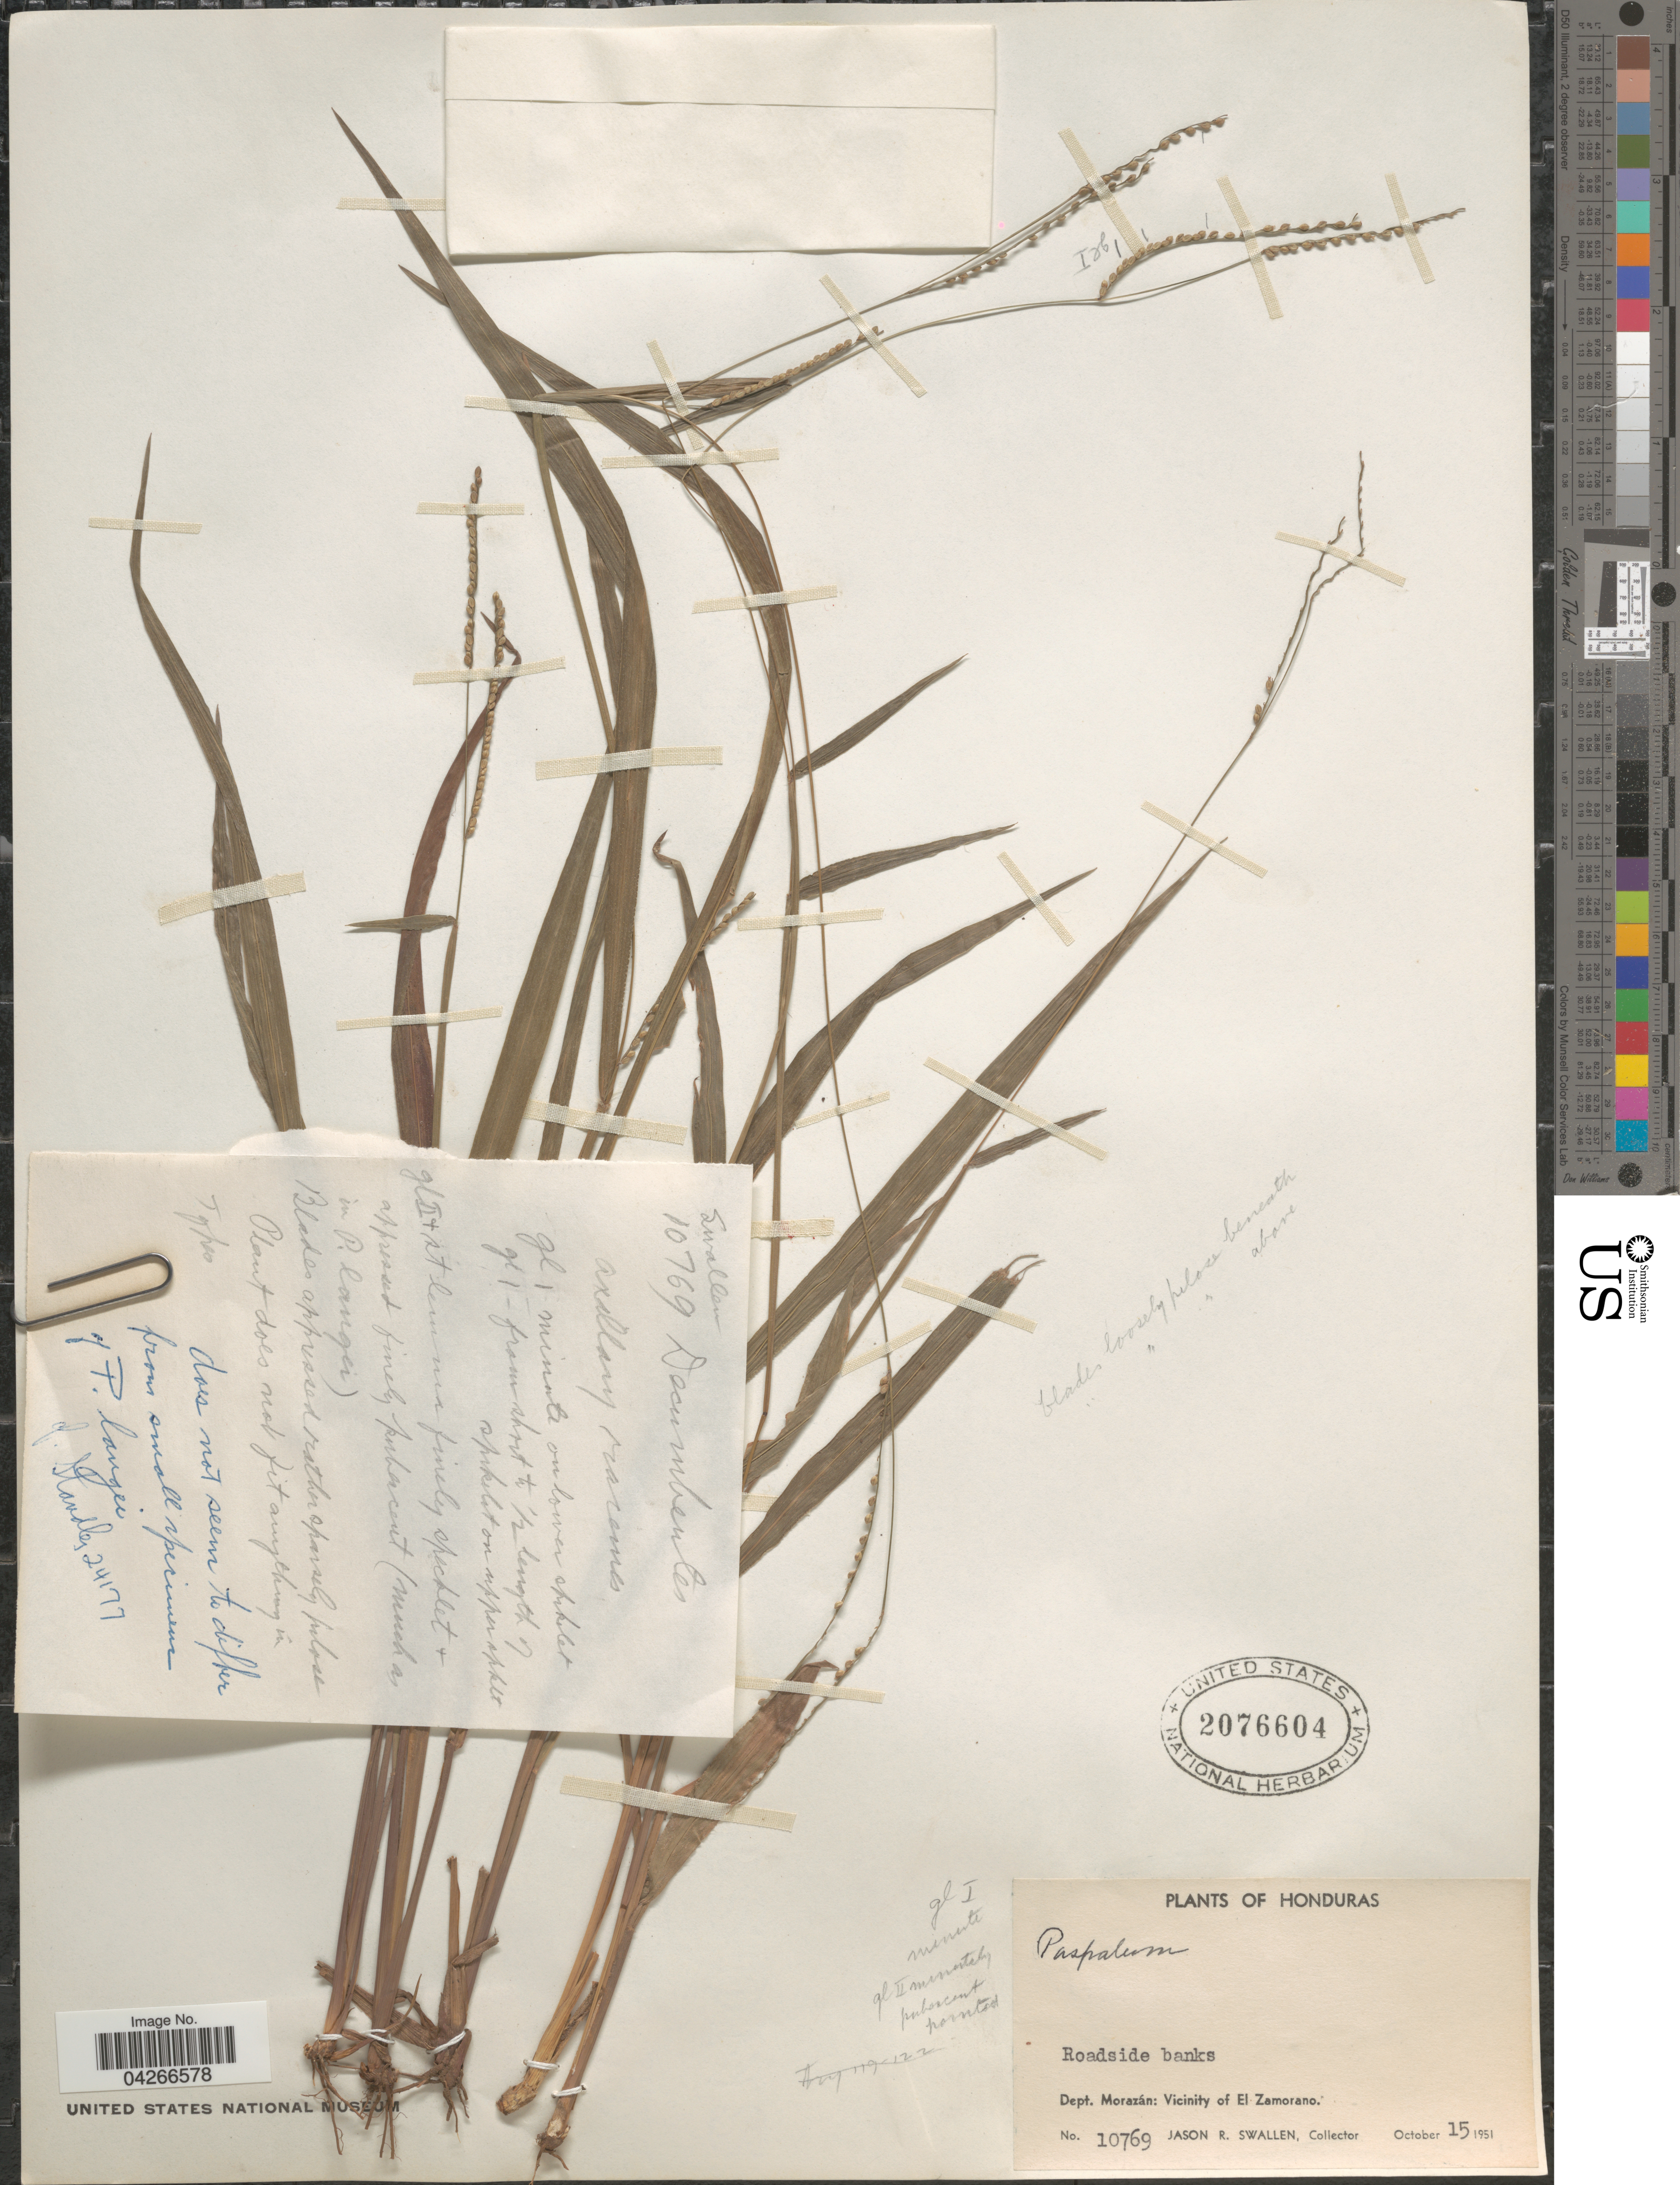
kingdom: Plantae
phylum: Tracheophyta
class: Liliopsida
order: Poales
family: Poaceae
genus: Paspalum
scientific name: Paspalum langei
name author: (E. Fourn.) Nash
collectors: J. R. Swallen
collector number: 10769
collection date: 1951-10-15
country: Honduras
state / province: Fco. Morazán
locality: Dept. Morazán: Vicinity of El Zamorano.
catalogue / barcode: US 2076604